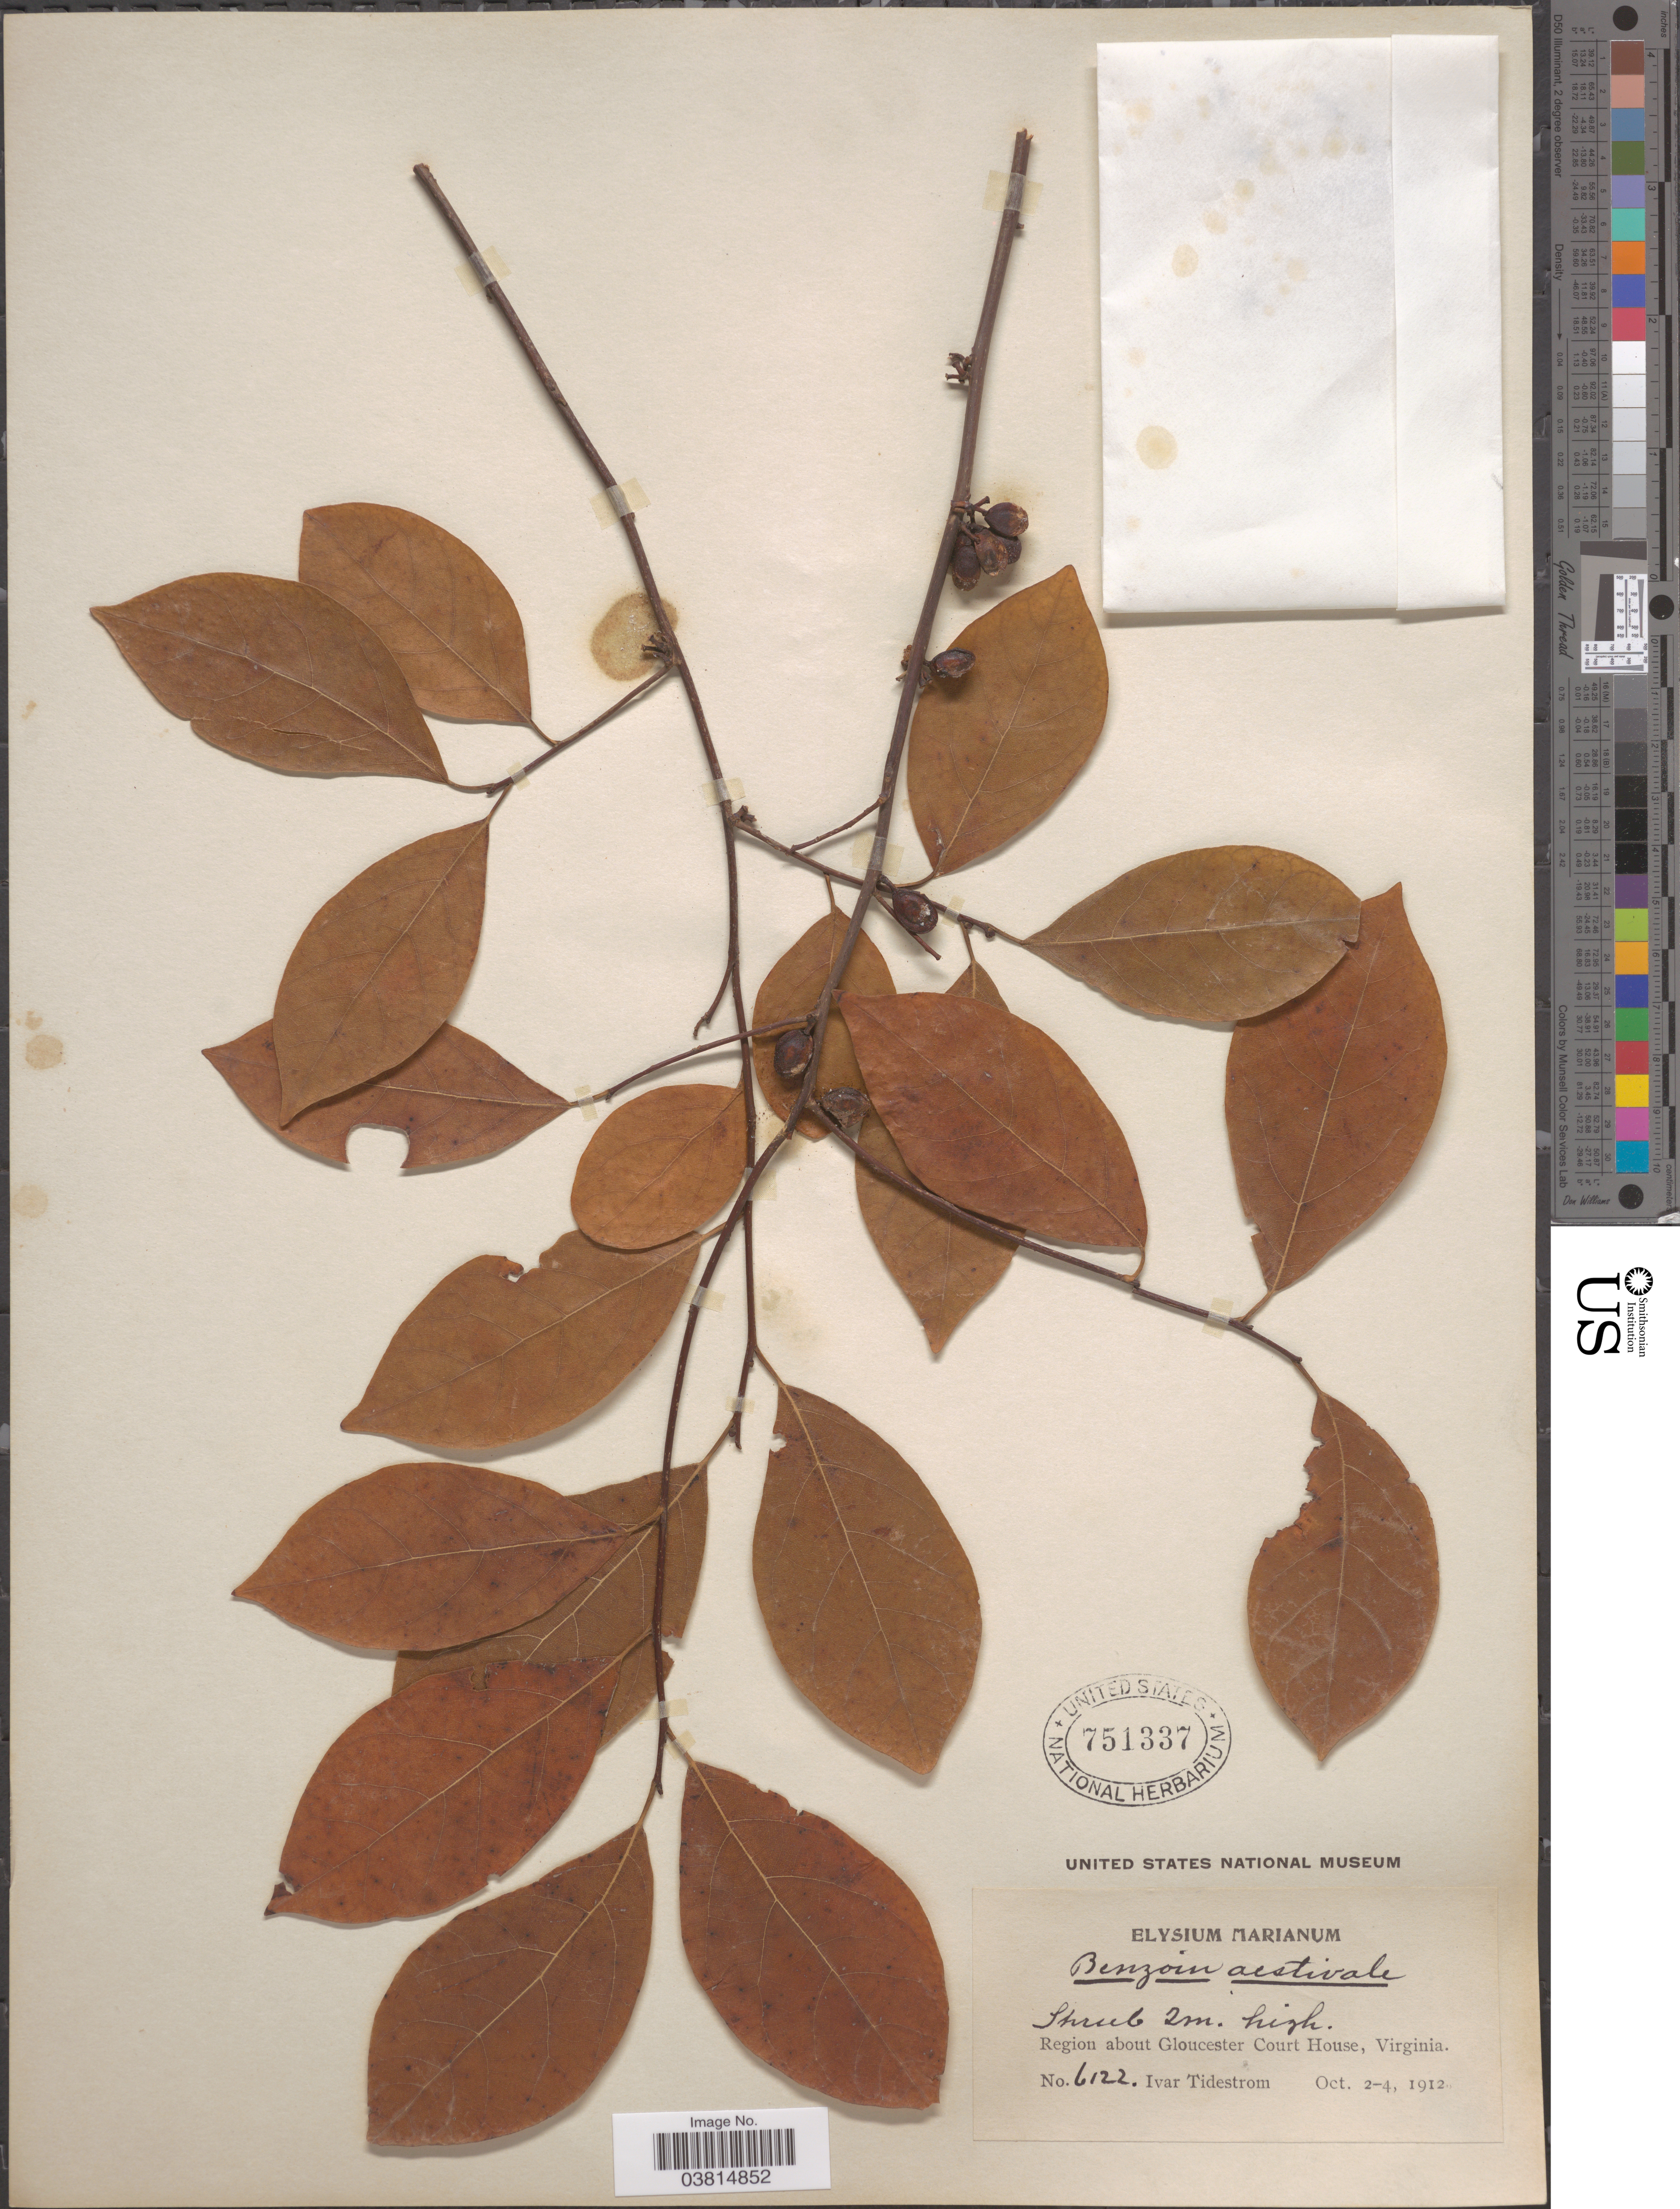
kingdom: Plantae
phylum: Tracheophyta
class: Magnoliopsida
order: Laurales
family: Lauraceae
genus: Lindera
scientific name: Lindera benzoin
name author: (L.) Blume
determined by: Strong, Mark T., (BOT), Smithsonian Institution - National Museum of Natural History (UNITED STATES)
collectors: I. F. Tidestrom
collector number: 6122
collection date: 1912-10-02/1912-10-04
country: United States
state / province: Virginia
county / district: Gloucester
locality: Region about Gloucester Court House.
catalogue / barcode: US 751337